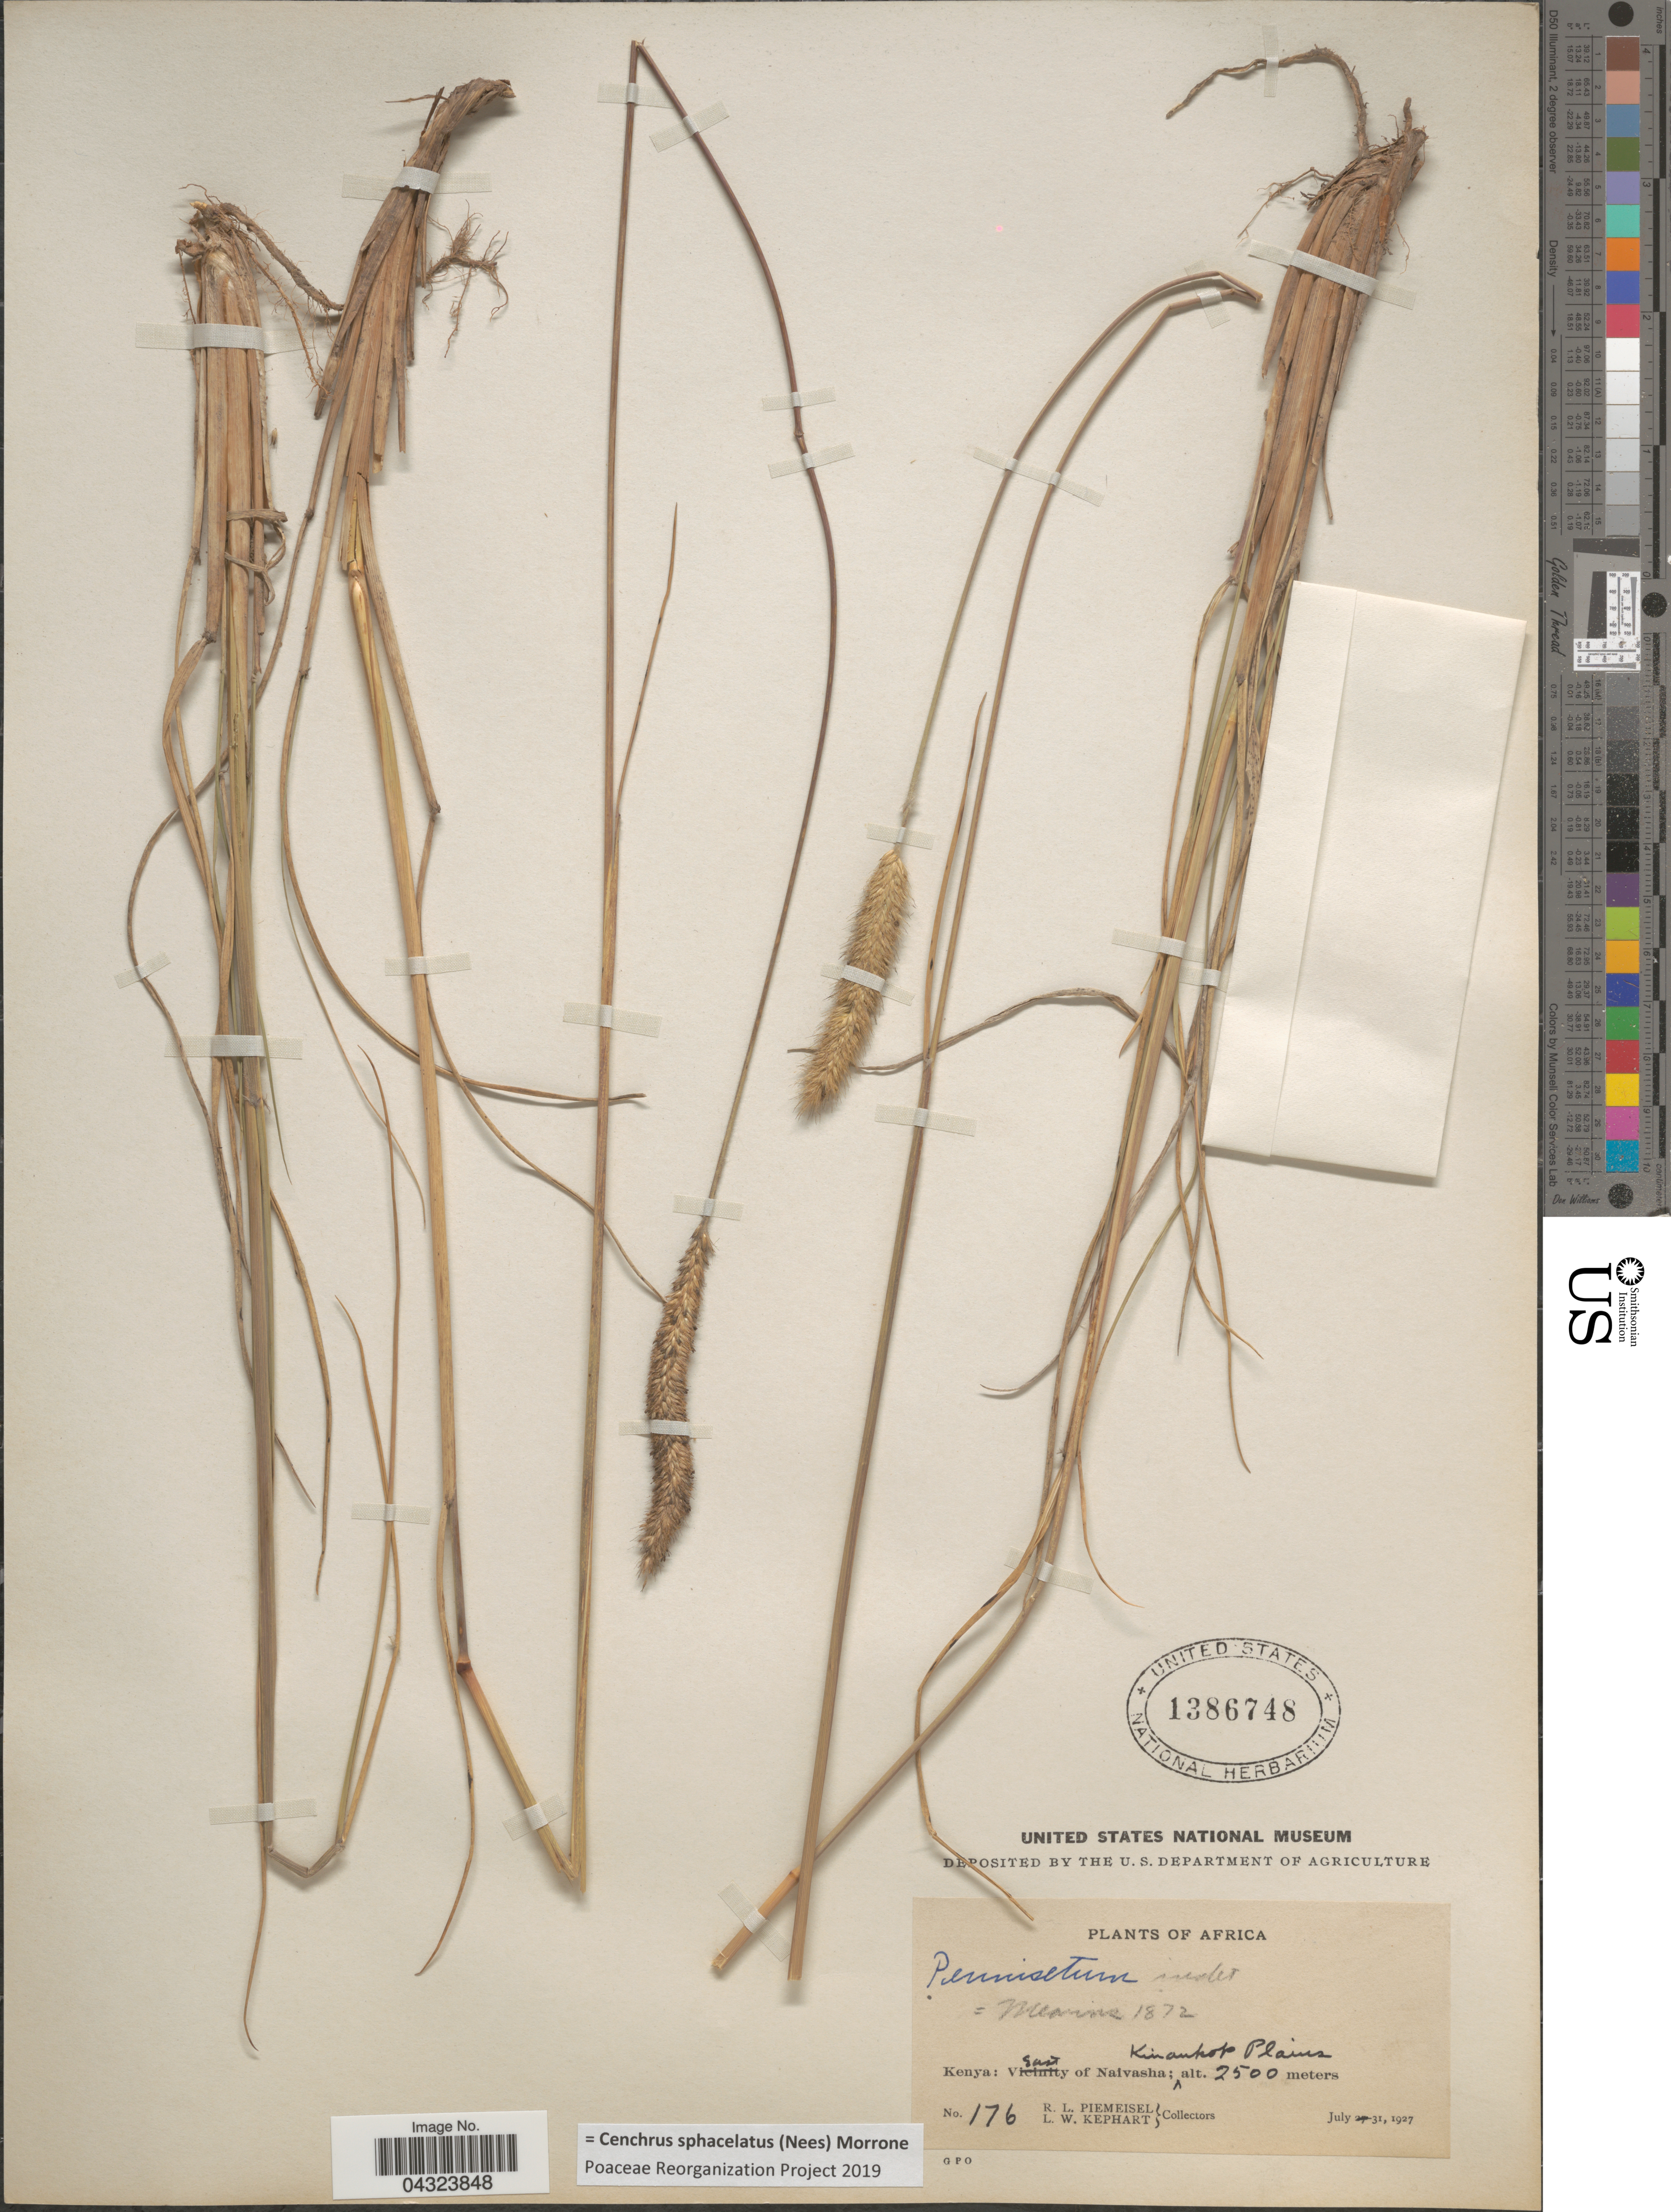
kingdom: Plantae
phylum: Tracheophyta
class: Liliopsida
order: Poales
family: Poaceae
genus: Cenchrus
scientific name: Cenchrus sphacelatus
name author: (Nees) Morrone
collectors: R. L. Piemeisel & L. W. Kephart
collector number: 176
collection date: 1927-07-31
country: Kenya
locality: East of Naivasha: Kinangop Plains.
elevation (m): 2500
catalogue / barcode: US 1386748